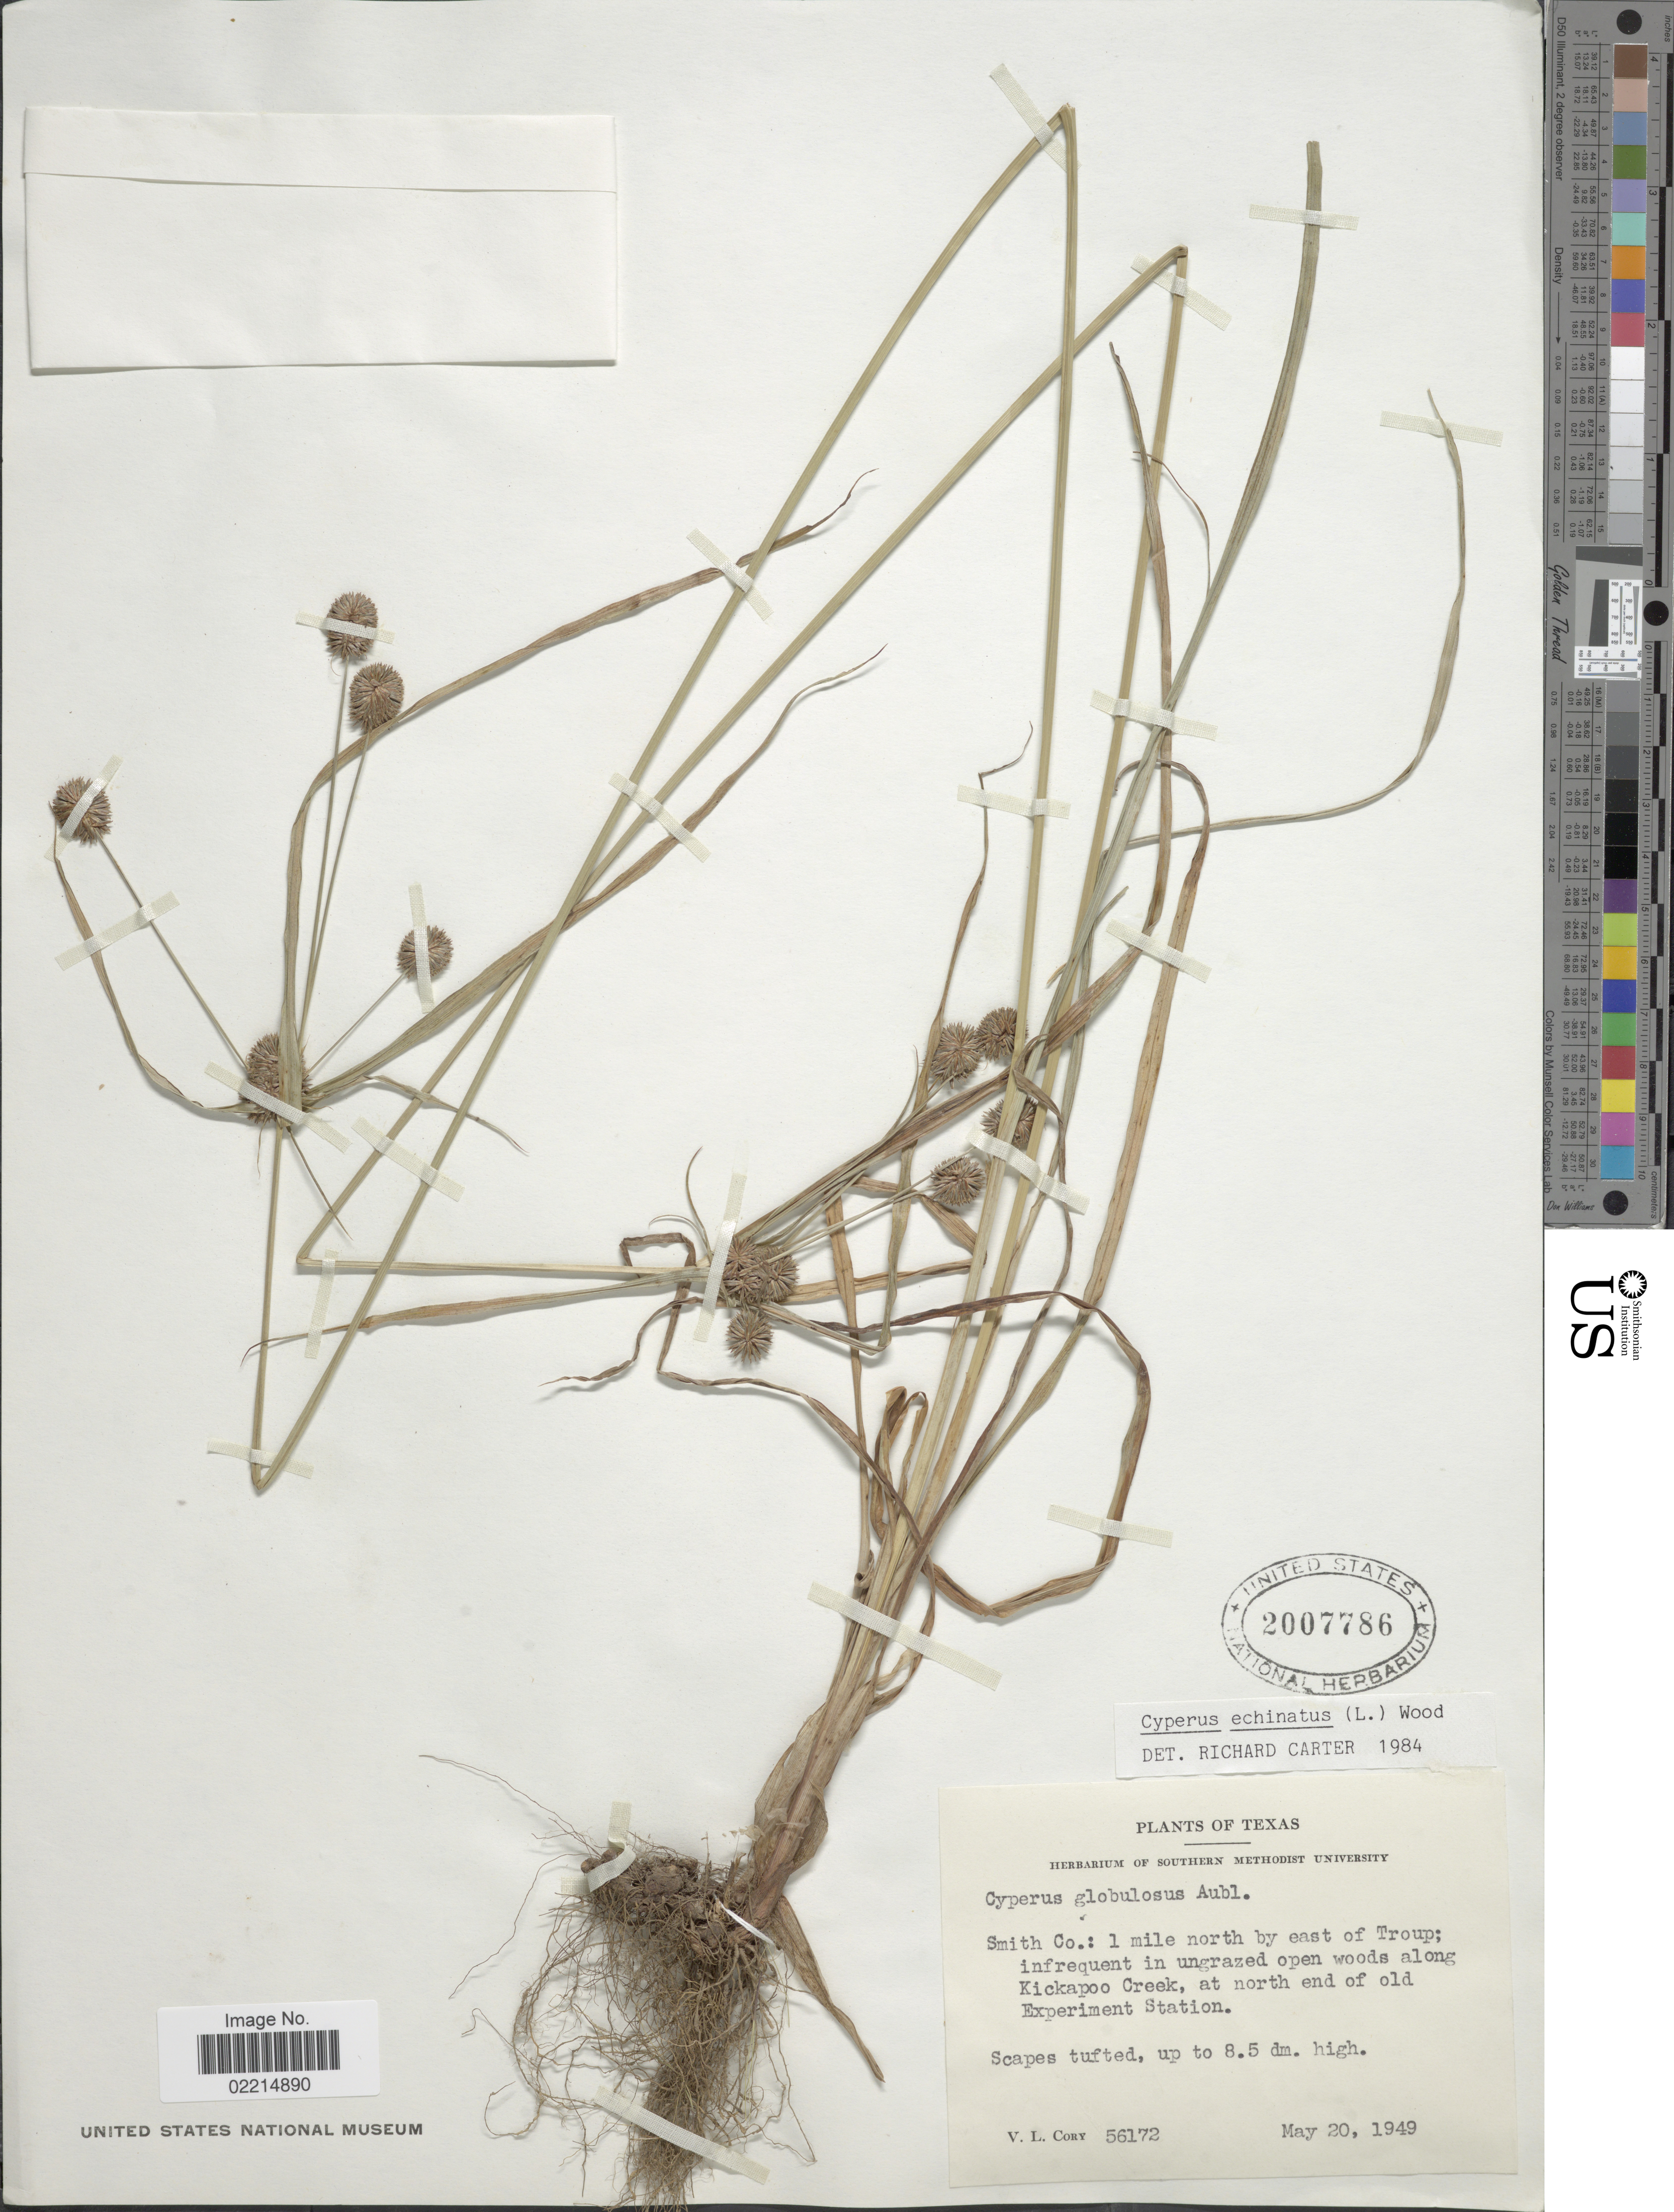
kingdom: Plantae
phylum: Tracheophyta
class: Liliopsida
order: Poales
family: Cyperaceae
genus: Cyperus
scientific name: Cyperus echinatus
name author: (L.) Alph. Wood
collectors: V. Cory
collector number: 56172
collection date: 1949-05-20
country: United States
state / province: Texas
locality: Smith Co.: 1 mile north by east of Troup; in ungrazed open woods along Kickapoo Creek, at north end of old Experiment Station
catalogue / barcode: US 2007786